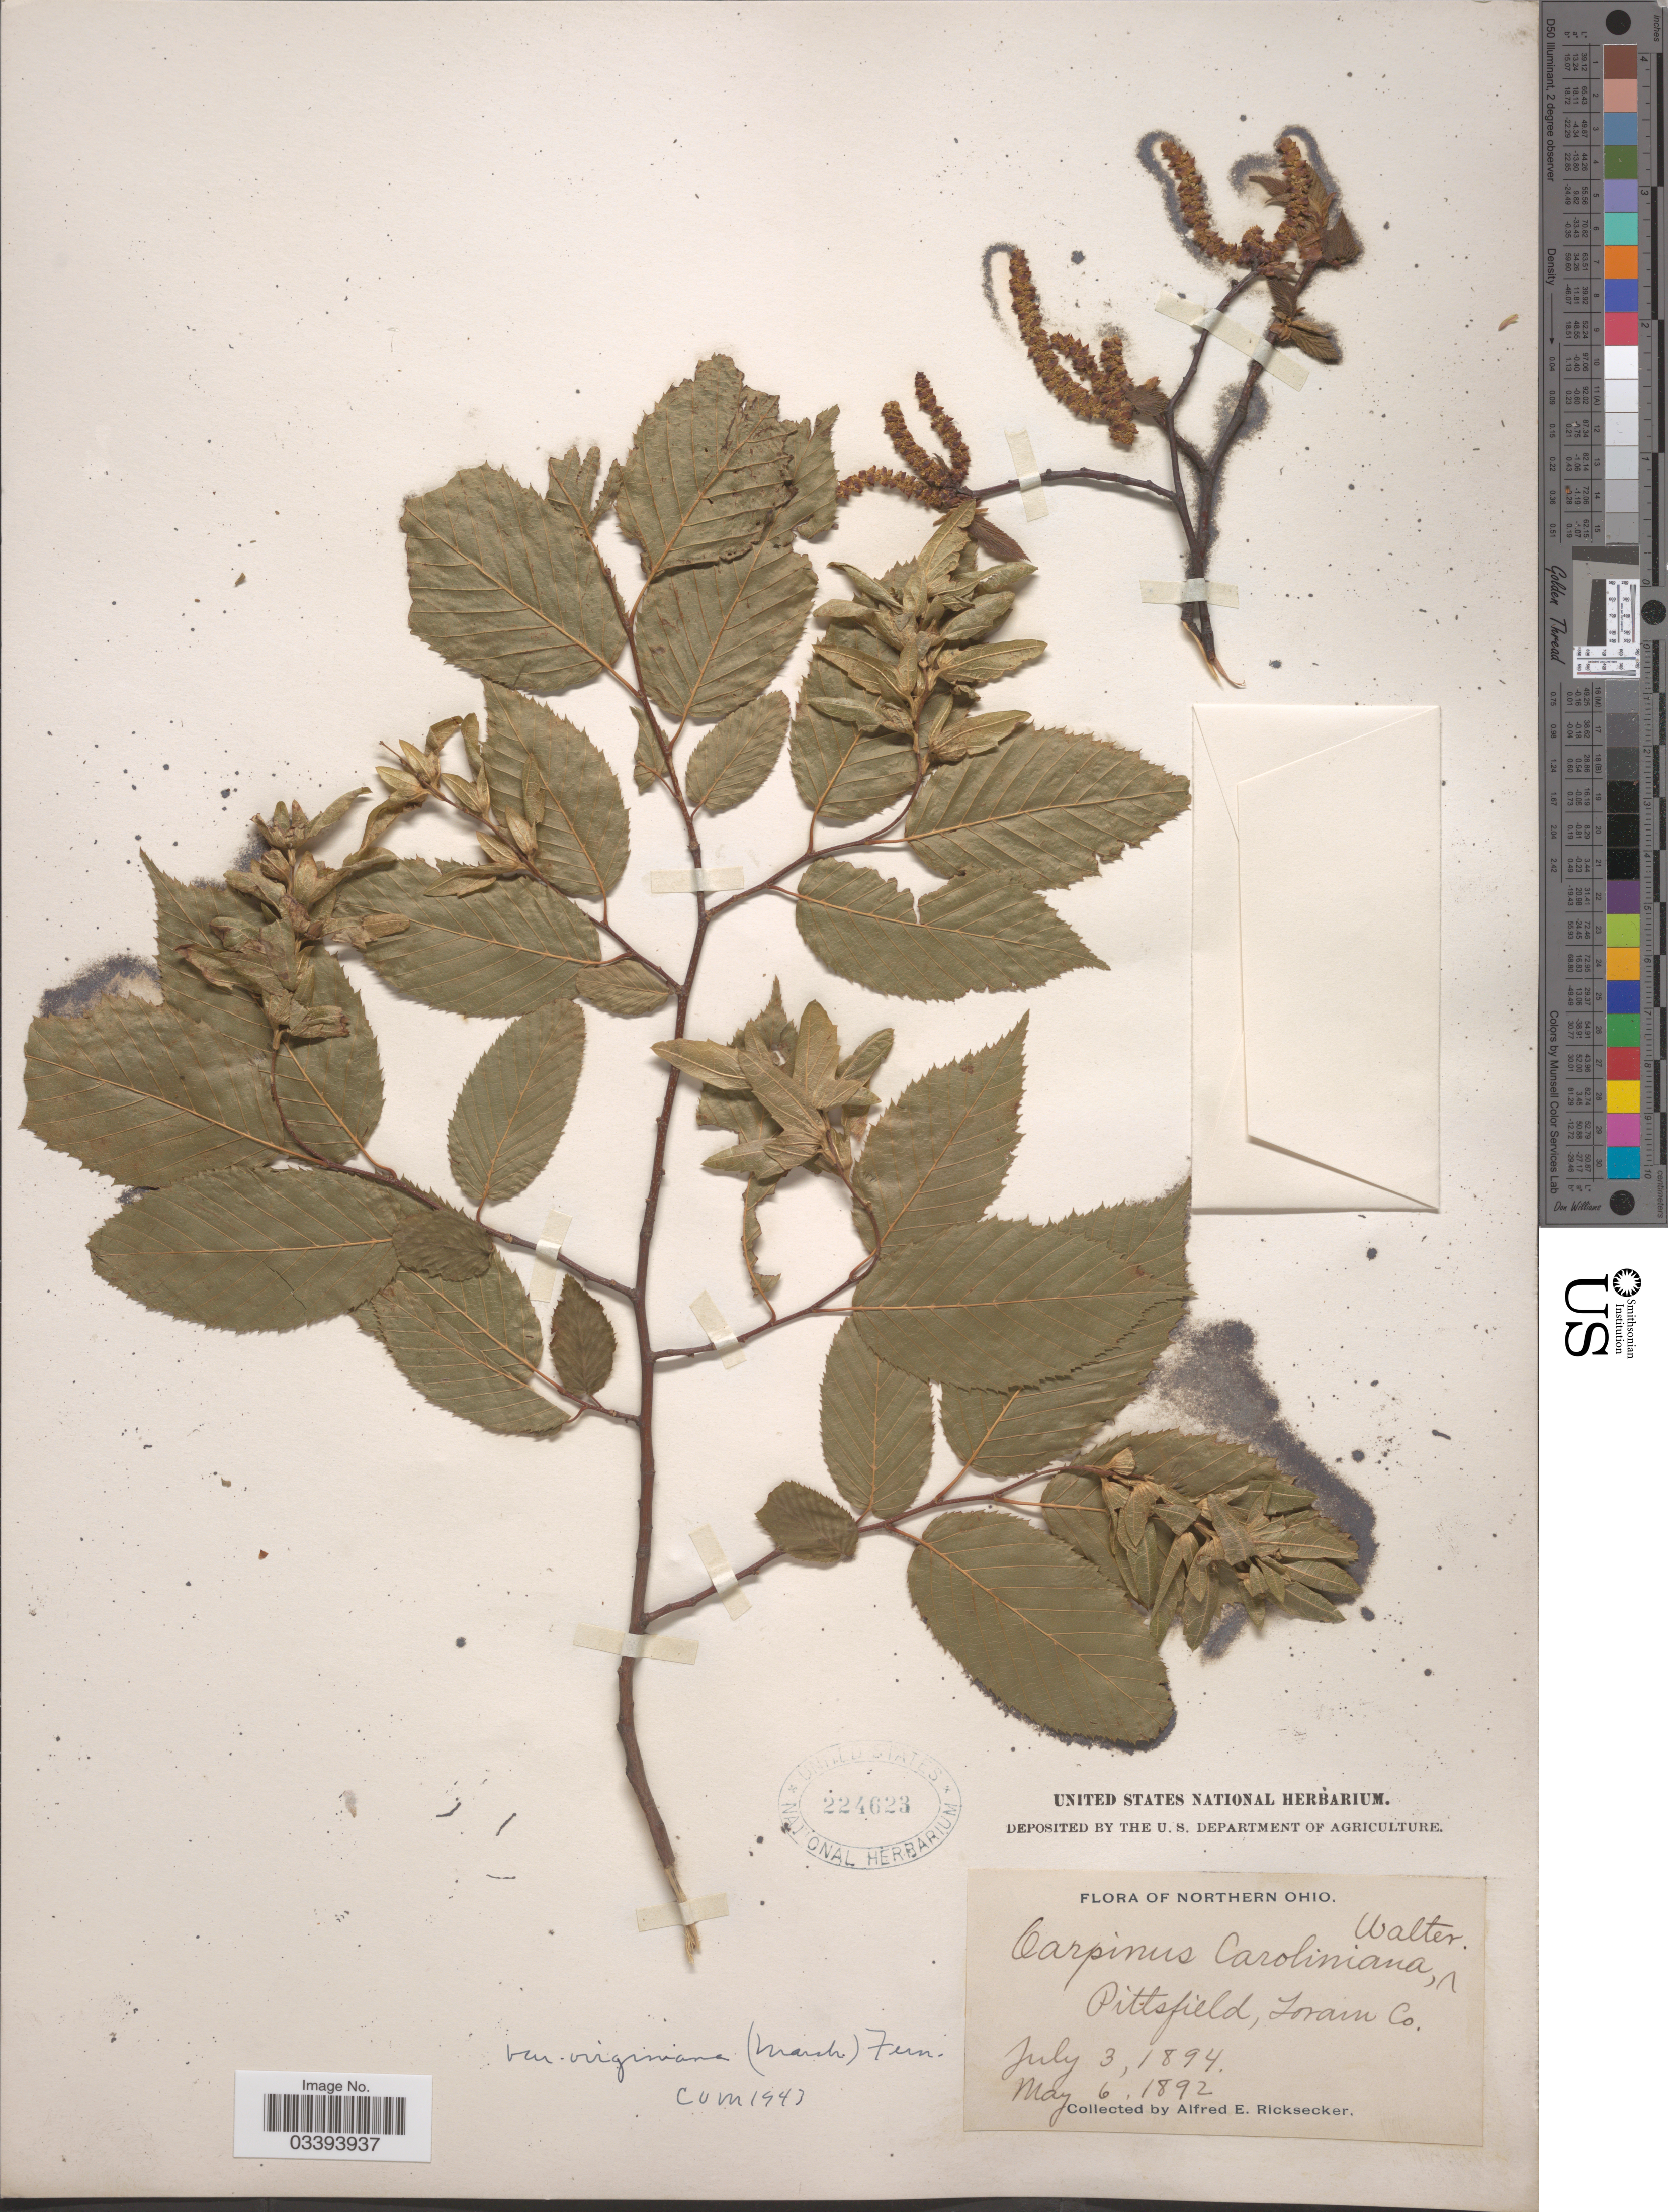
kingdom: Plantae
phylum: Tracheophyta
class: Magnoliopsida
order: Fagales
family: Betulaceae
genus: Carpinus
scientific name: Carpinus caroliniana subsp. virginiana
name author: (Marshall) Furlow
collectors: A. E. Ricksecker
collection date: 1892-05-06/1894-07-03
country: United States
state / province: Ohio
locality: Northern Ohio. Pittsfield, Lorain Co.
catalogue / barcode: US 224623